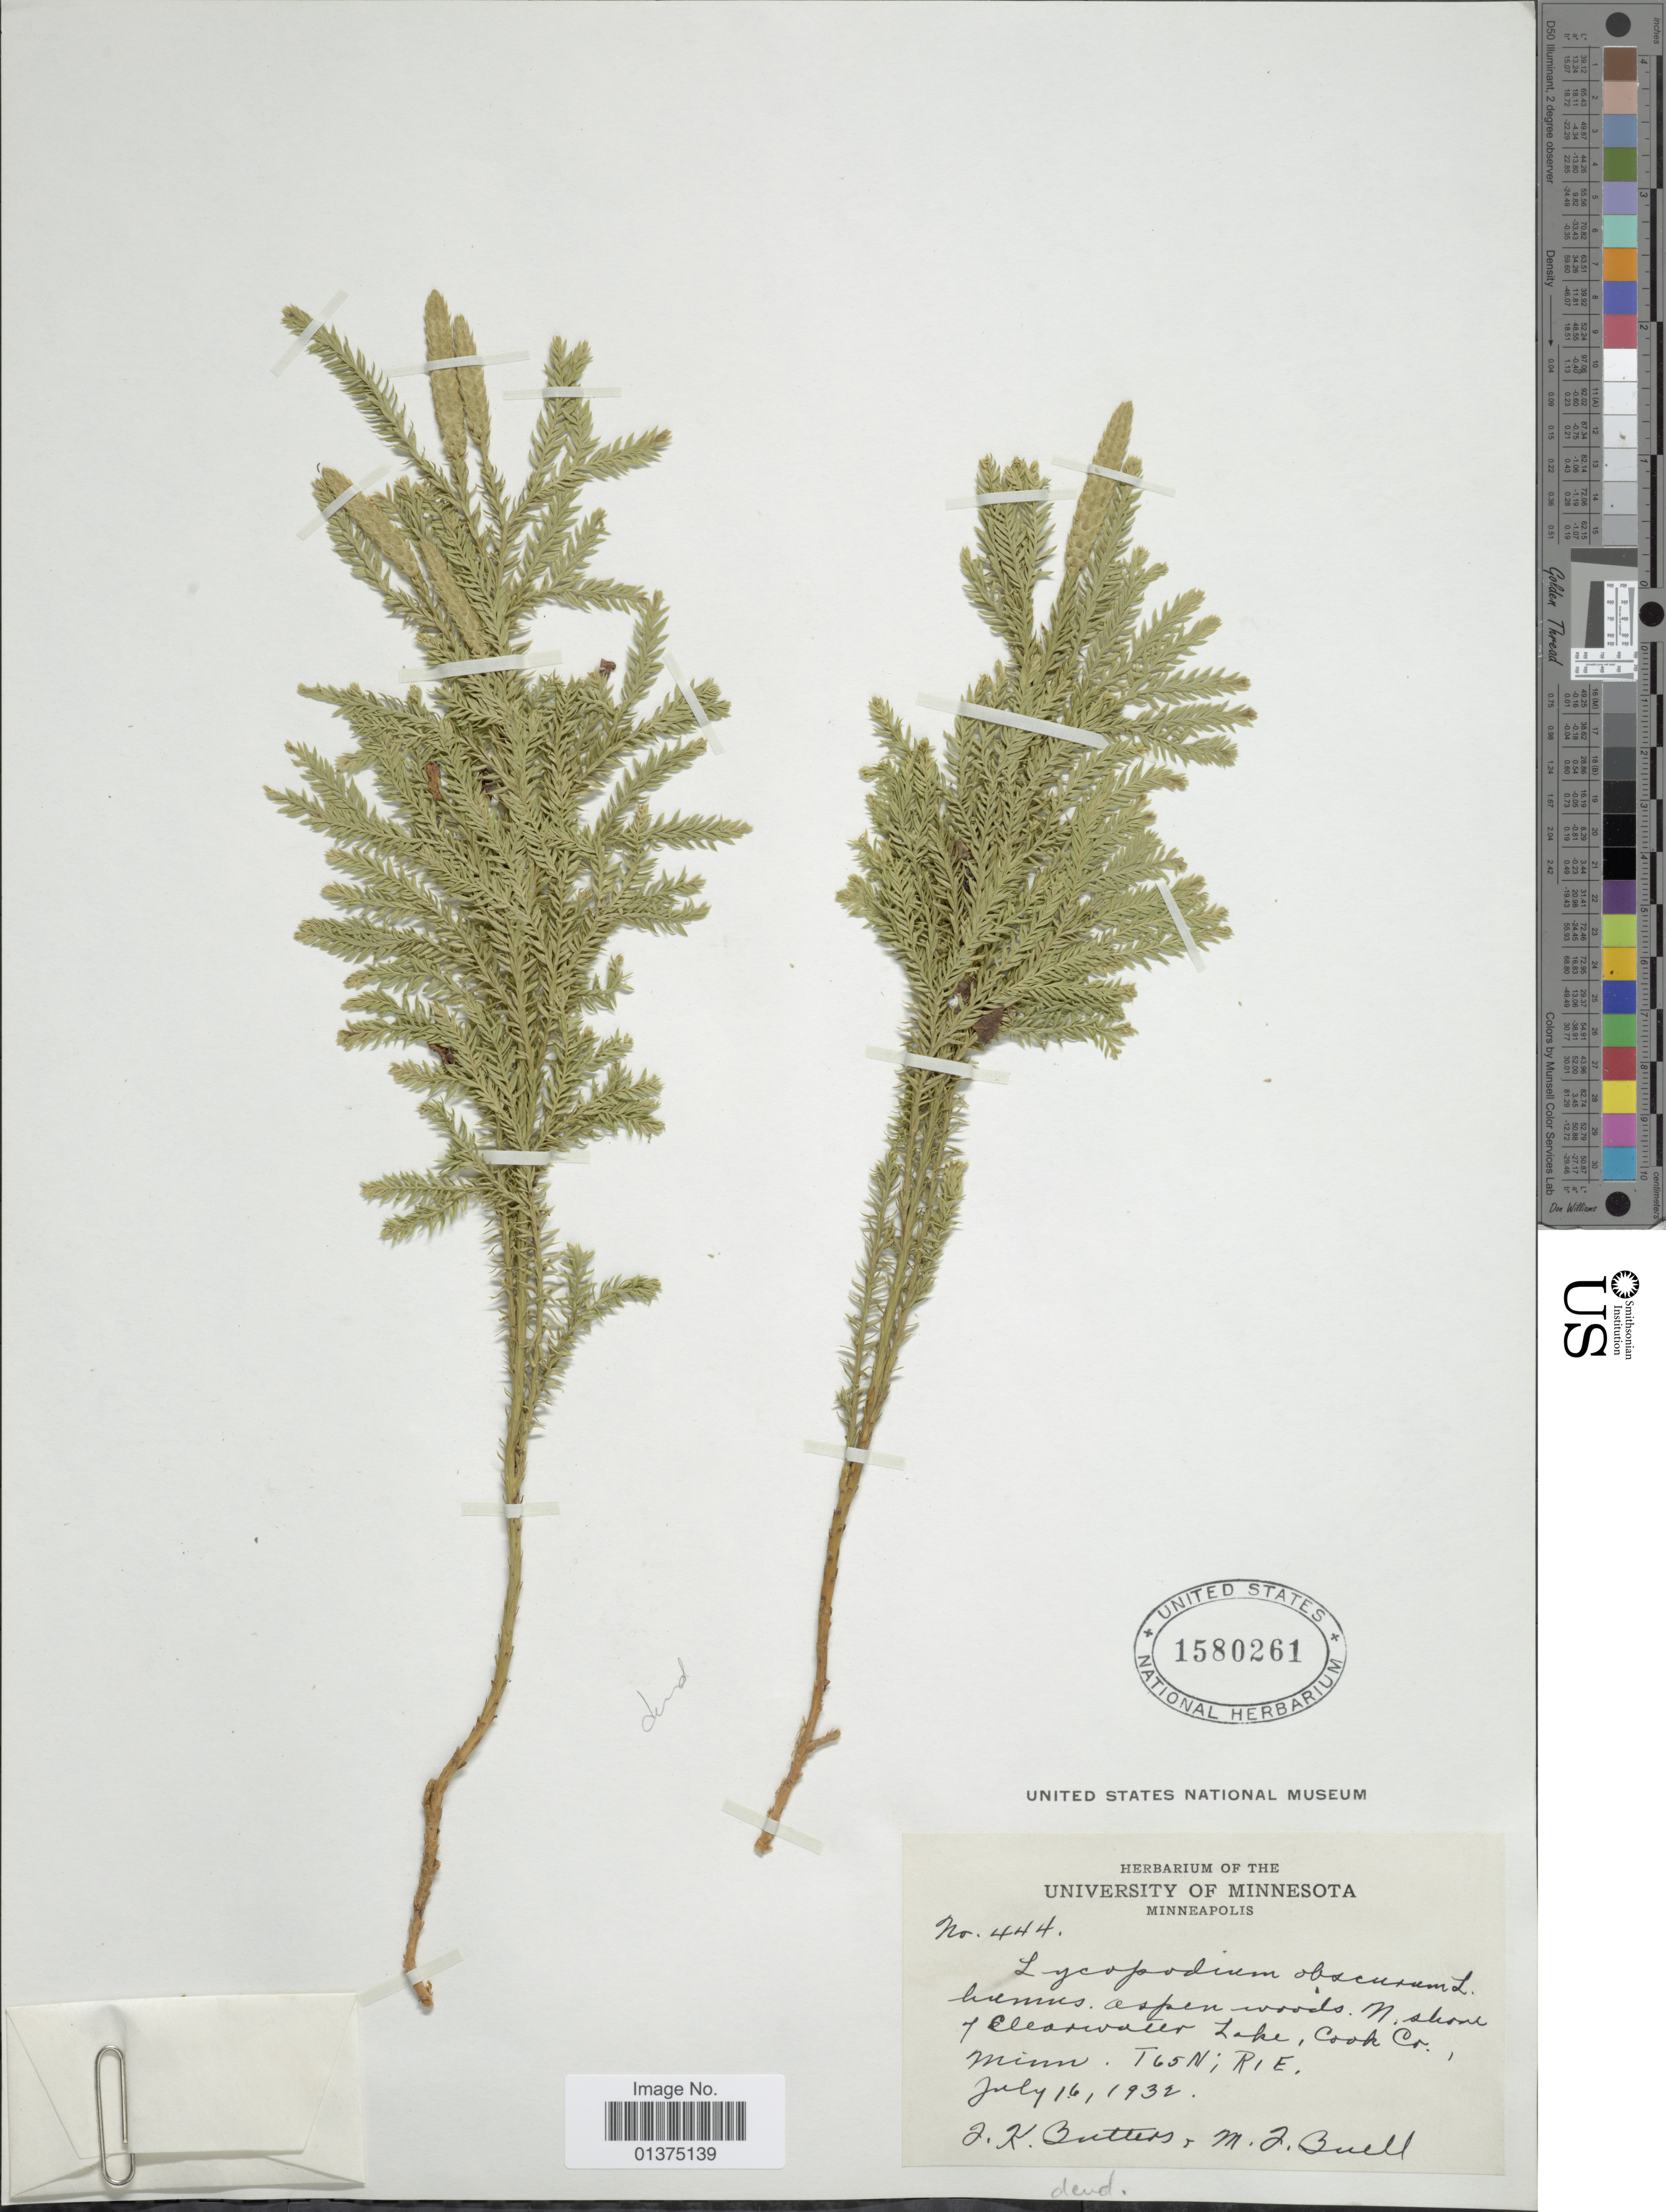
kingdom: Plantae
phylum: Tracheophyta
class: Lycopodiopsida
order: Lycopodiales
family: Lycopodiaceae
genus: Dendrolycopodium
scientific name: Dendrolycopodium dendroideum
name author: (Michx.) A. Haines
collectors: J. Butters & M. Buell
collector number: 444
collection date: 1932-07-16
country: United States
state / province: Minnesota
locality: Clearwater Lake, Cook Co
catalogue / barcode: US 1580261